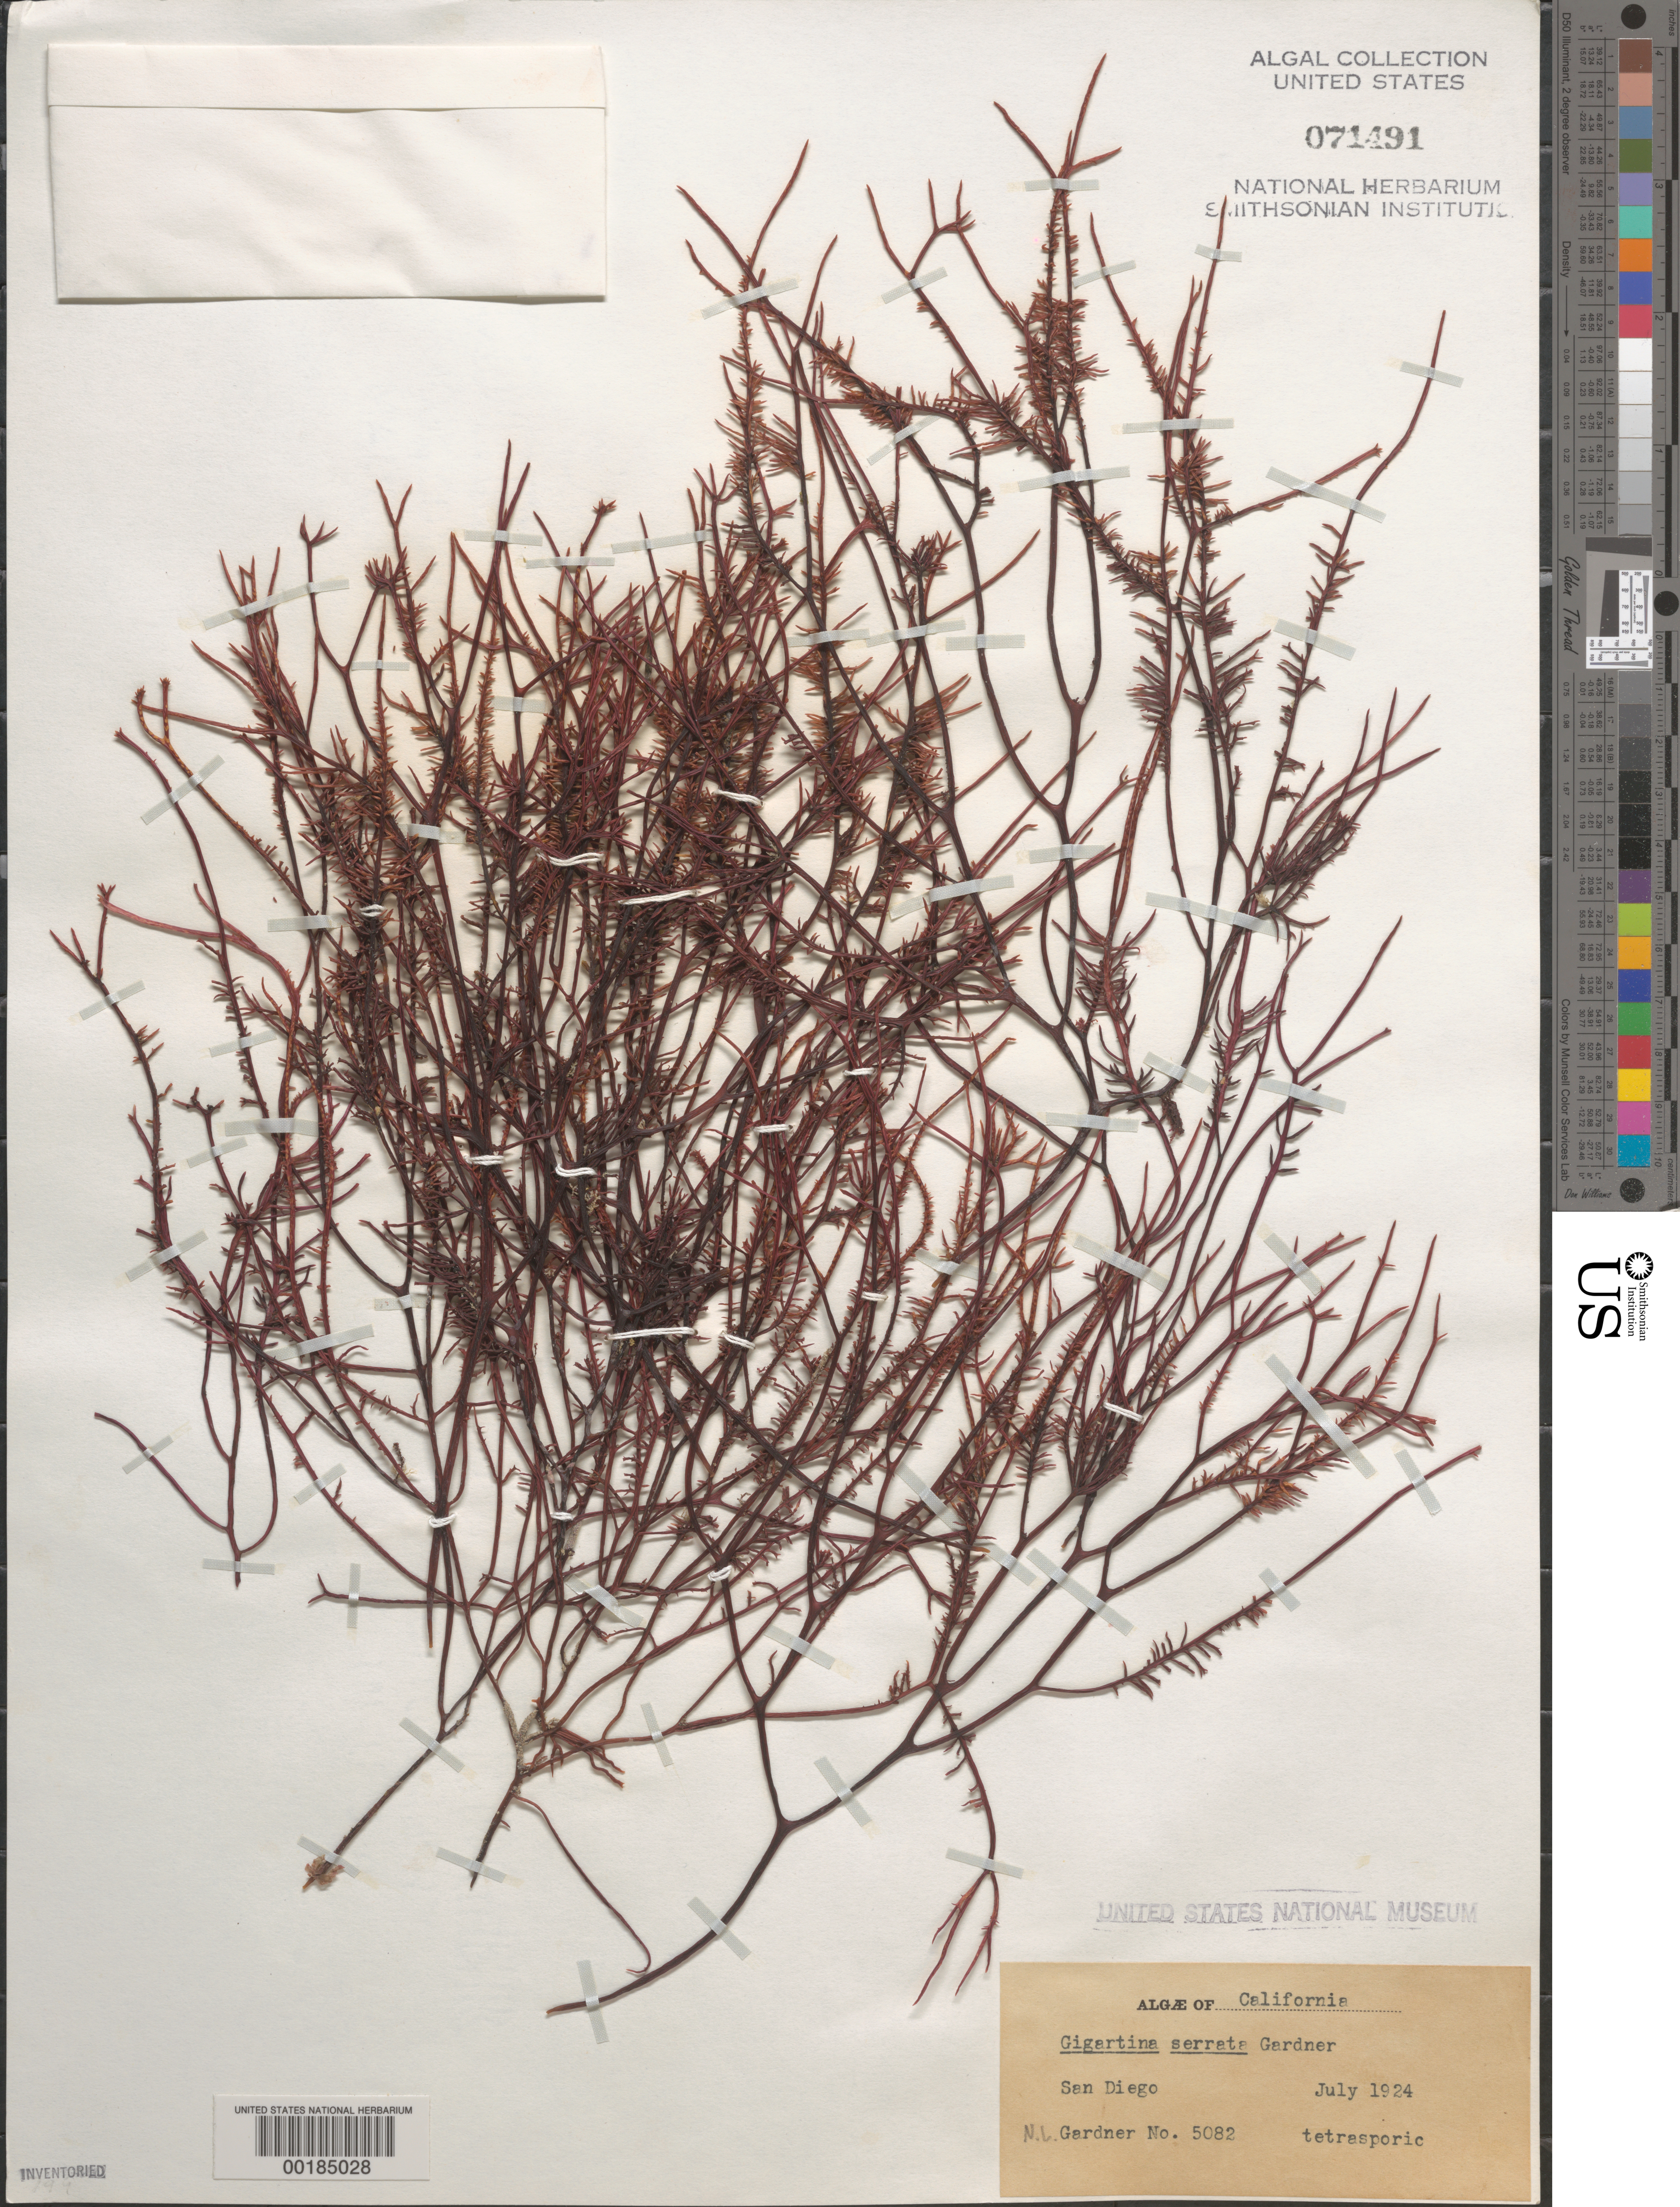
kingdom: Plantae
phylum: Rhodophyta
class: Florideophyceae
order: Gigartinales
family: Gigartinaceae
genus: Chondracanthus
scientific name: Chondracanthus serratus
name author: (N.L. Gardner) J.R. Hughey & Hommersand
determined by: Algae name updating Project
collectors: N. Gardner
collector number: NLG 5082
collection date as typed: Jul 1924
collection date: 1924-07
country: United States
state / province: California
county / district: San Diego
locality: San Diego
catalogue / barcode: US 71491